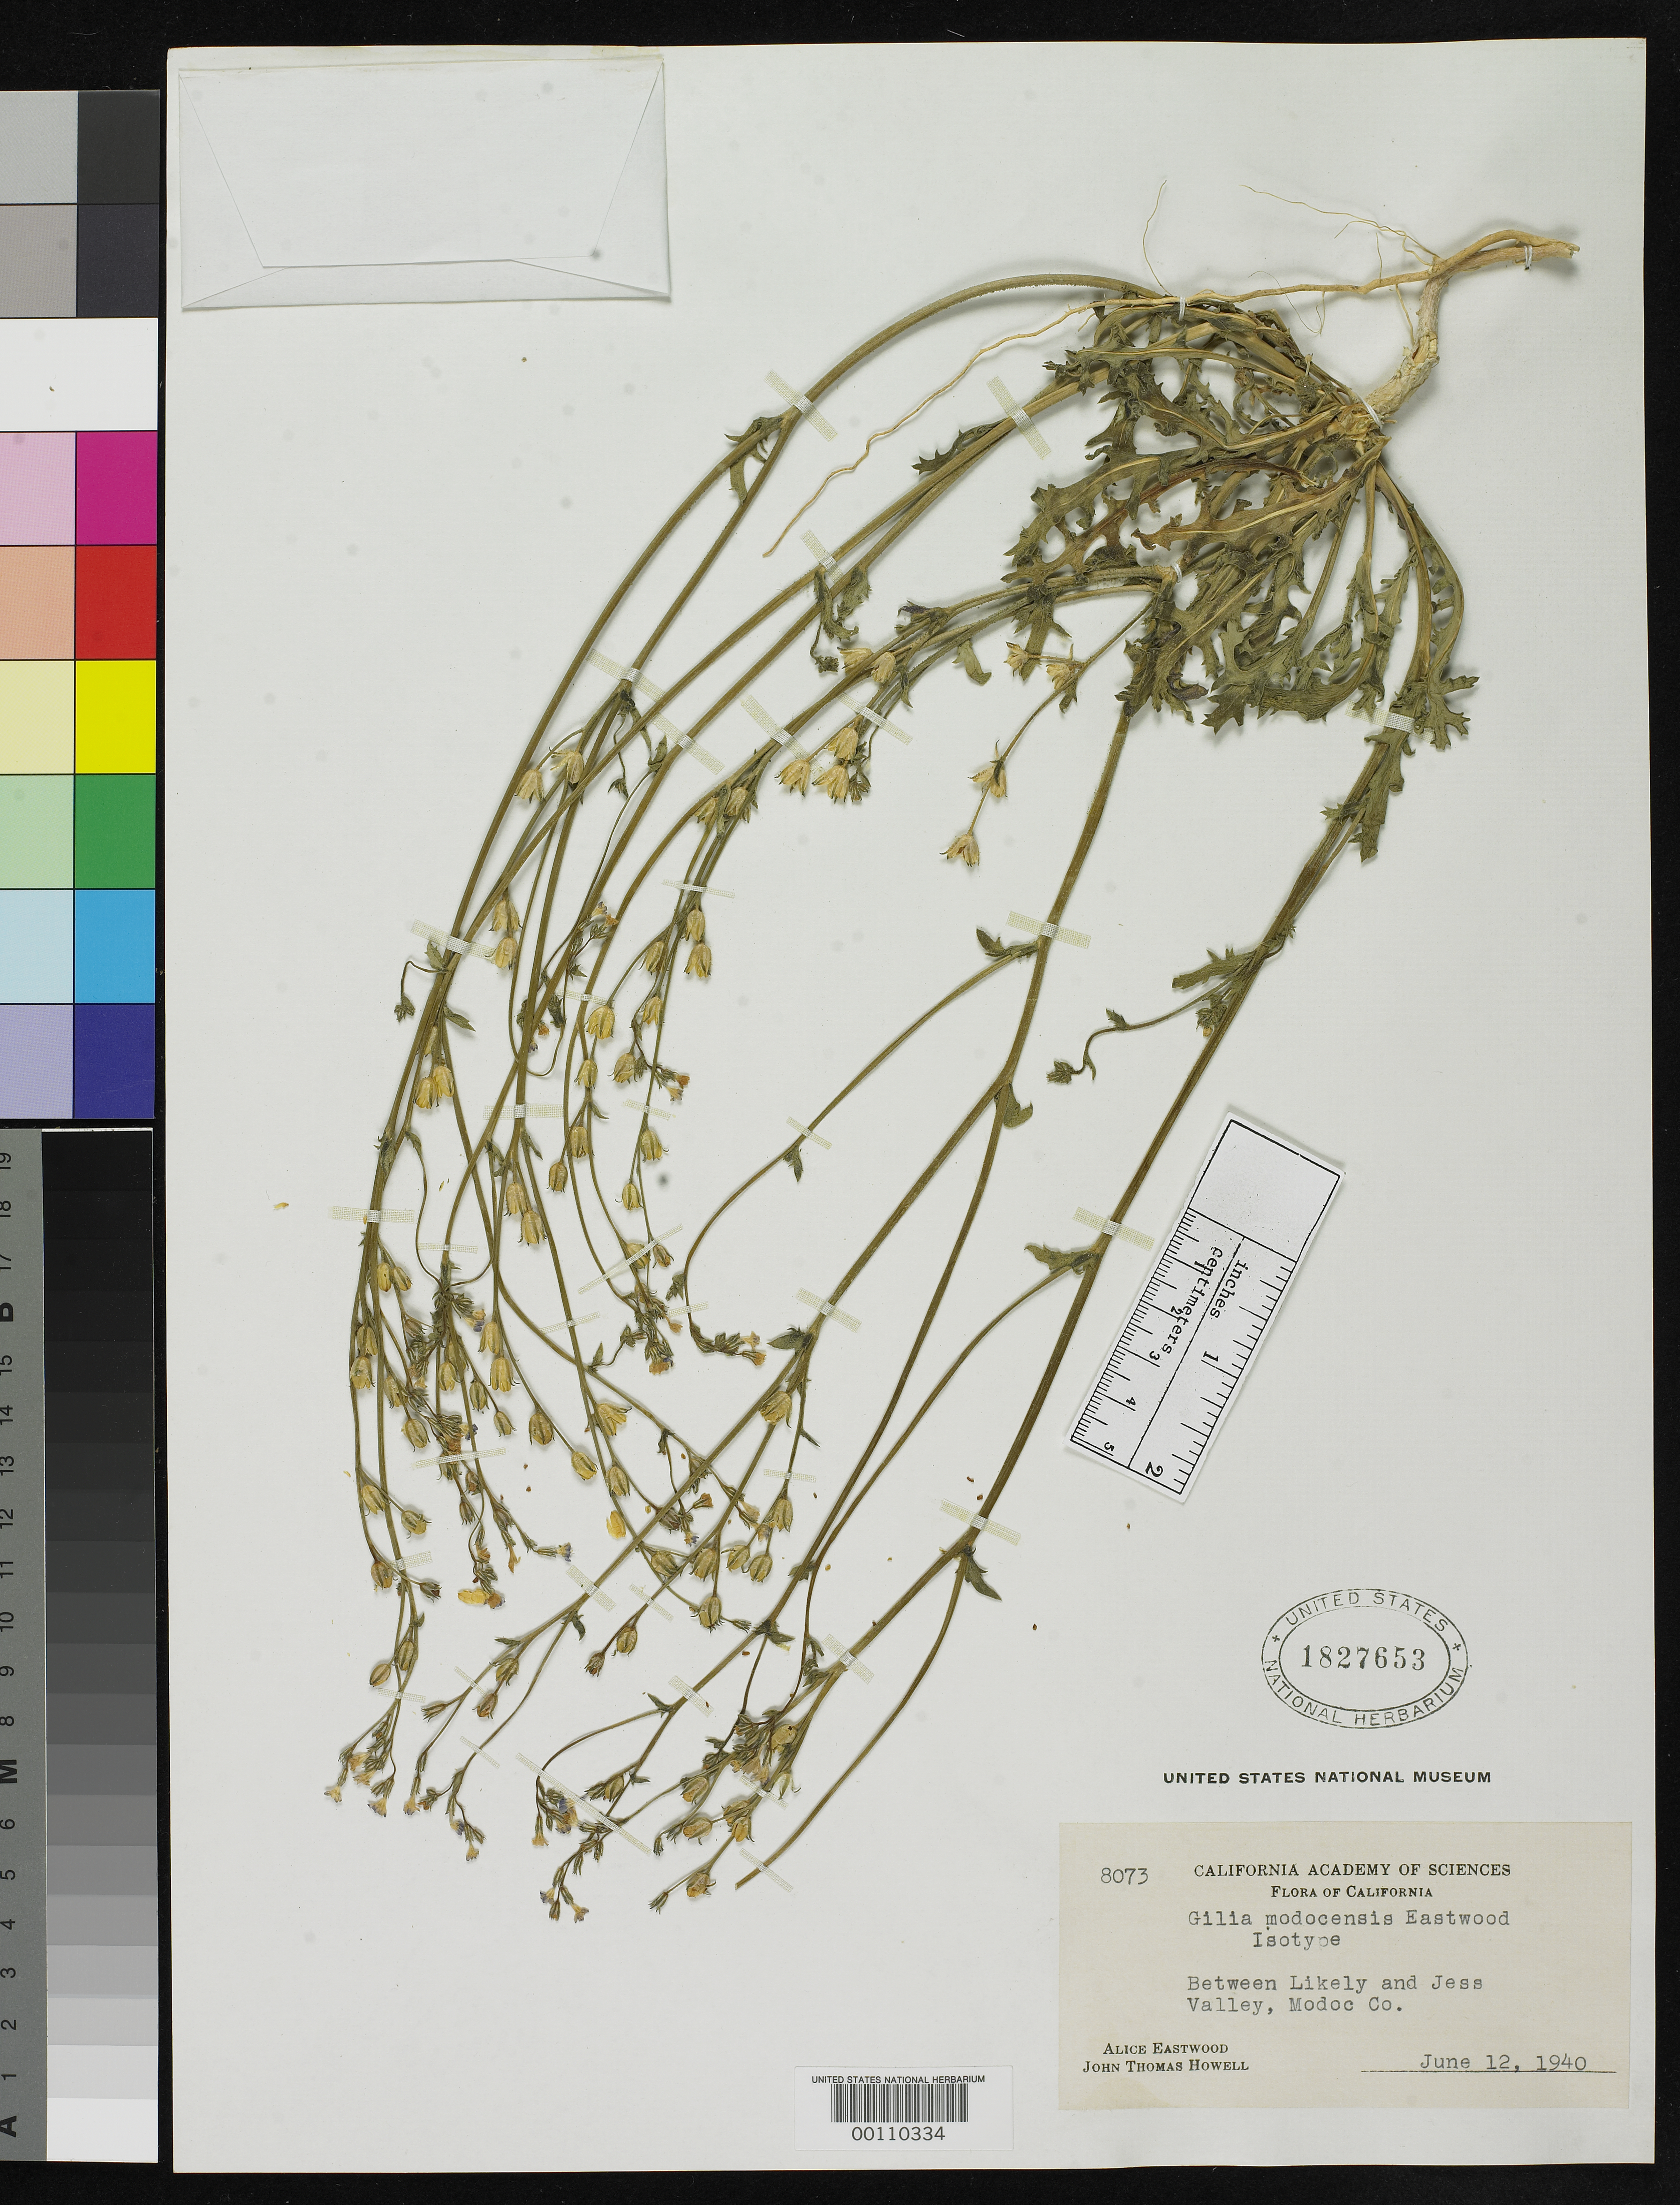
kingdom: Plantae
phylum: Tracheophyta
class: Magnoliopsida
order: Ericales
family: Polemoniaceae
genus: Gilia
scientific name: Gilia modocensis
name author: Eastw.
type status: Isotype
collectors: A. Eastwood & J. T. Howell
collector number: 8073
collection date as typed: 12 Jun 1940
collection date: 1940-06-12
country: United States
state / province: California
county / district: Modoc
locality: Between Likely and Jess Valley.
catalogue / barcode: US 1827653